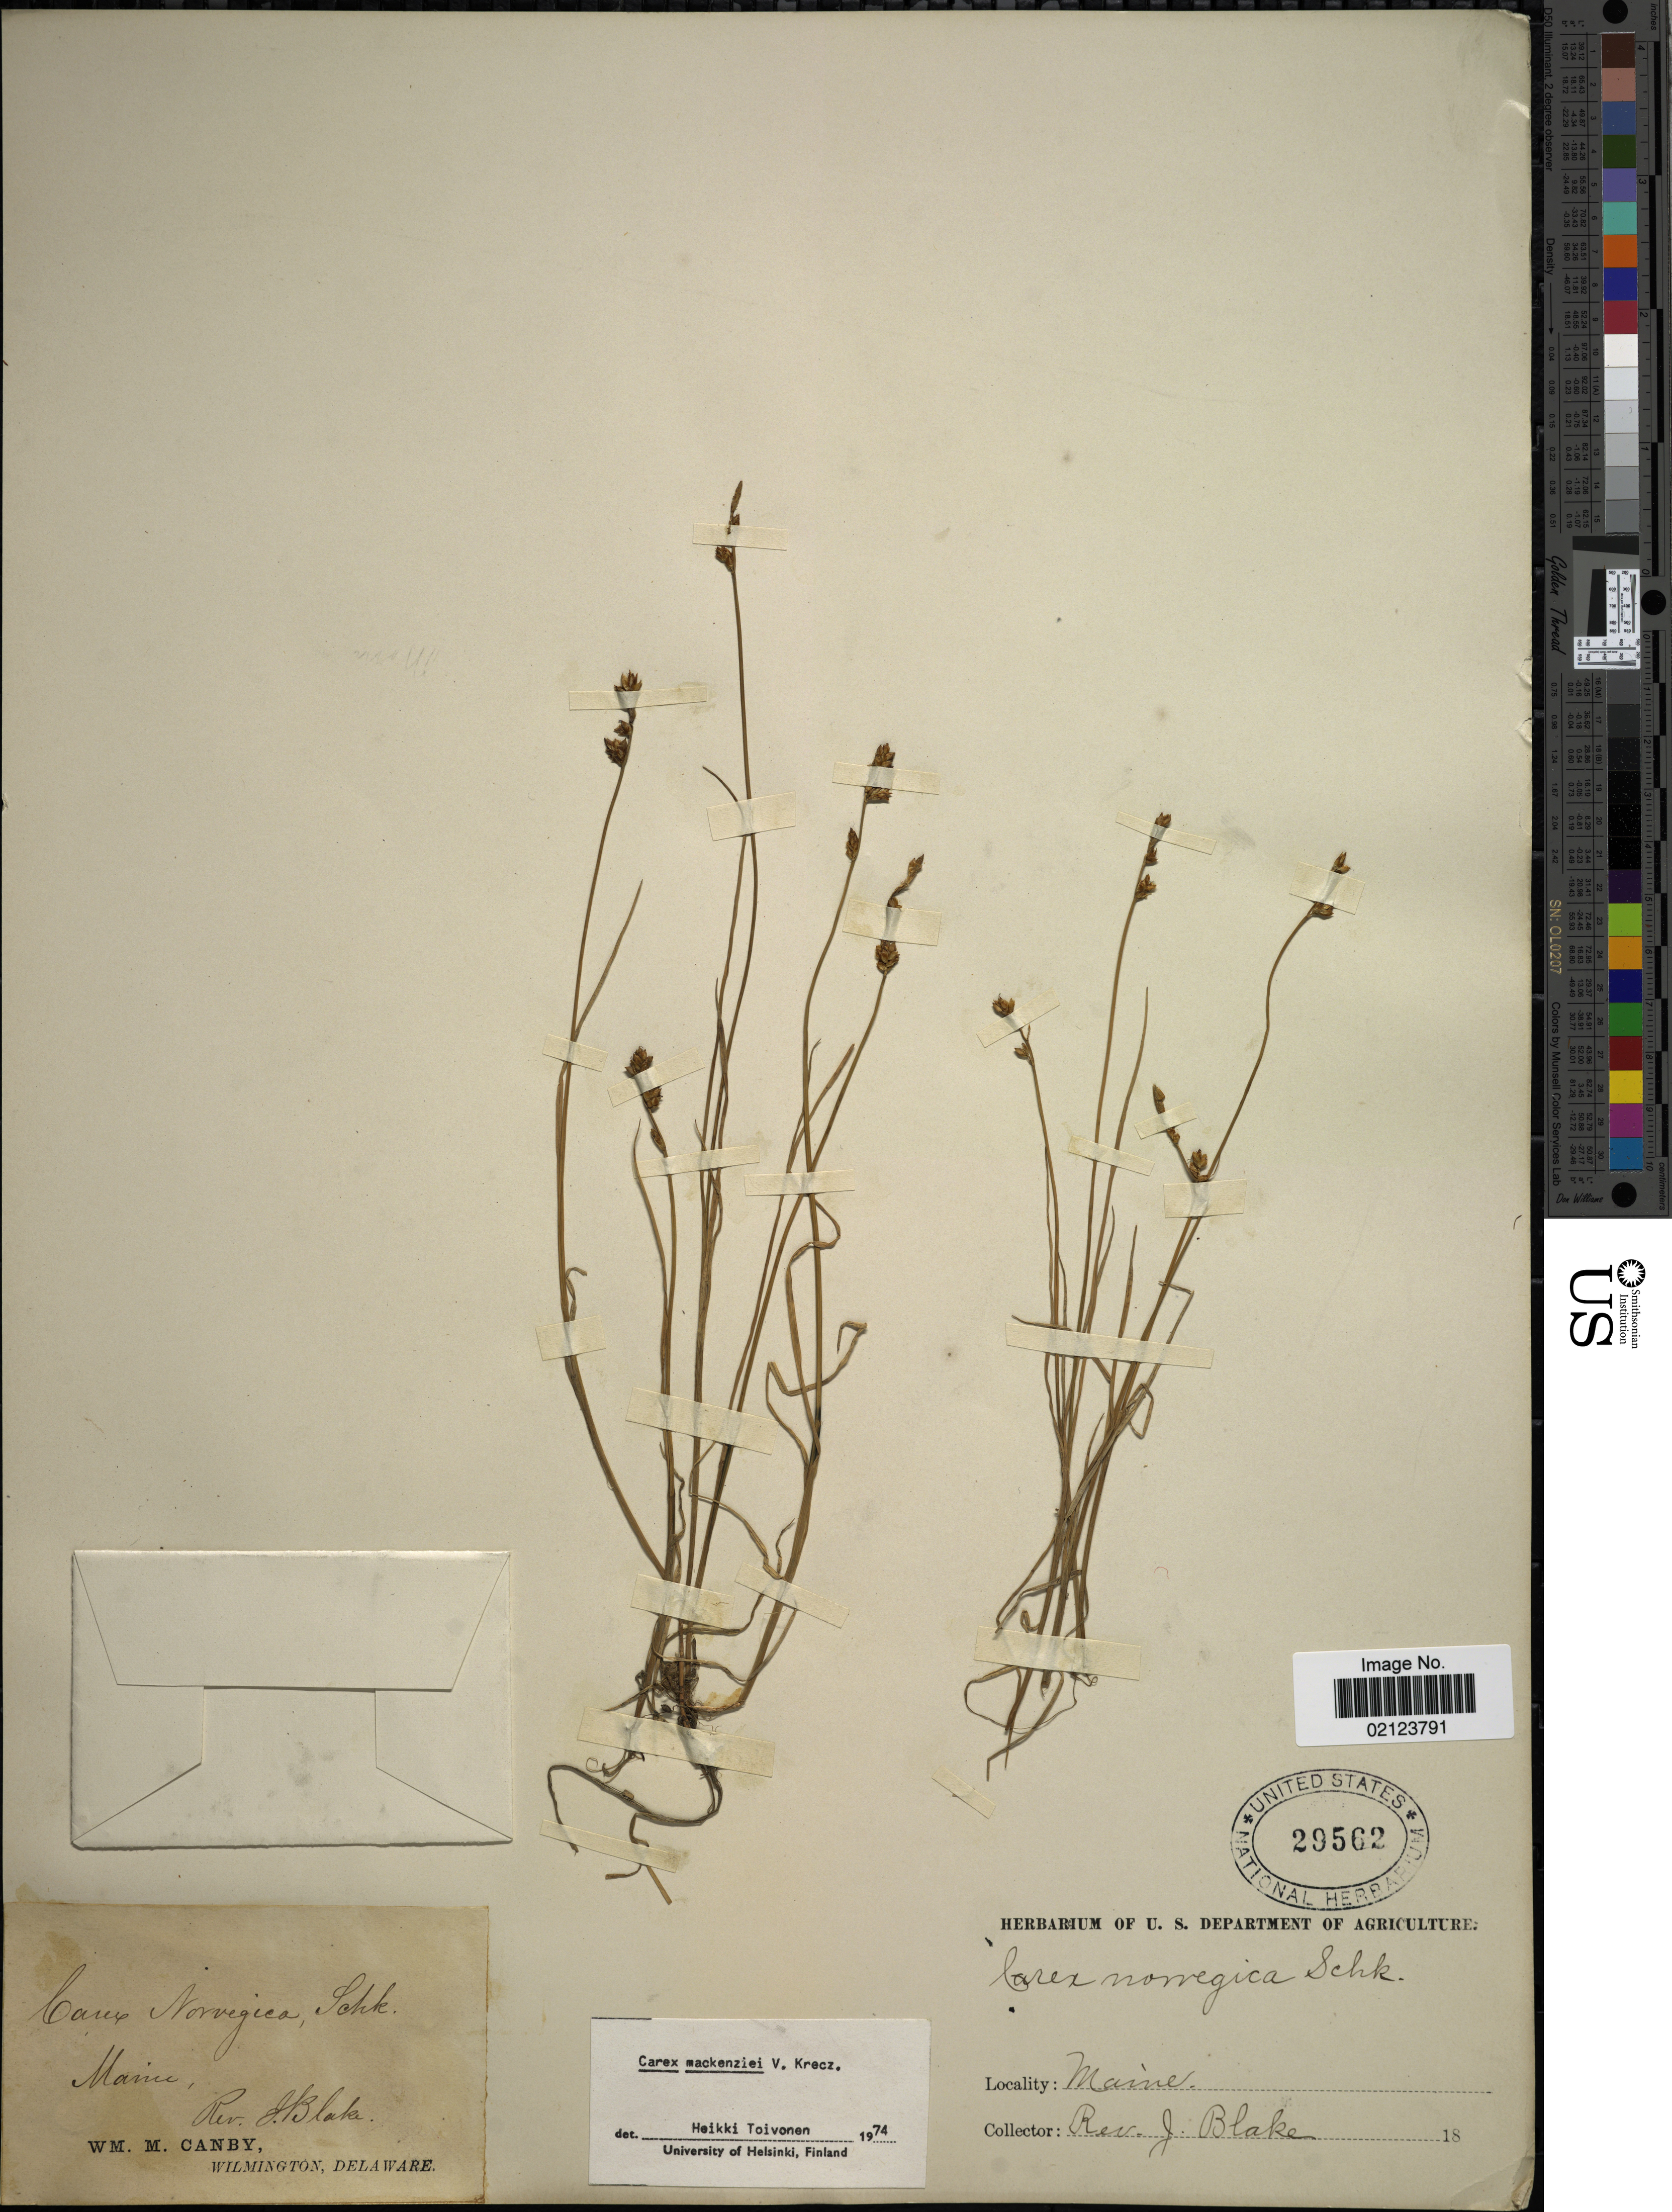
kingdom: Plantae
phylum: Tracheophyta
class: Liliopsida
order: Poales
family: Cyperaceae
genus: Carex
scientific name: Carex mackenziei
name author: V.I. Krecz.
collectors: J. Blake & W. M. Canby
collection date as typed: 18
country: United States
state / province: Maine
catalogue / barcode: US 29562